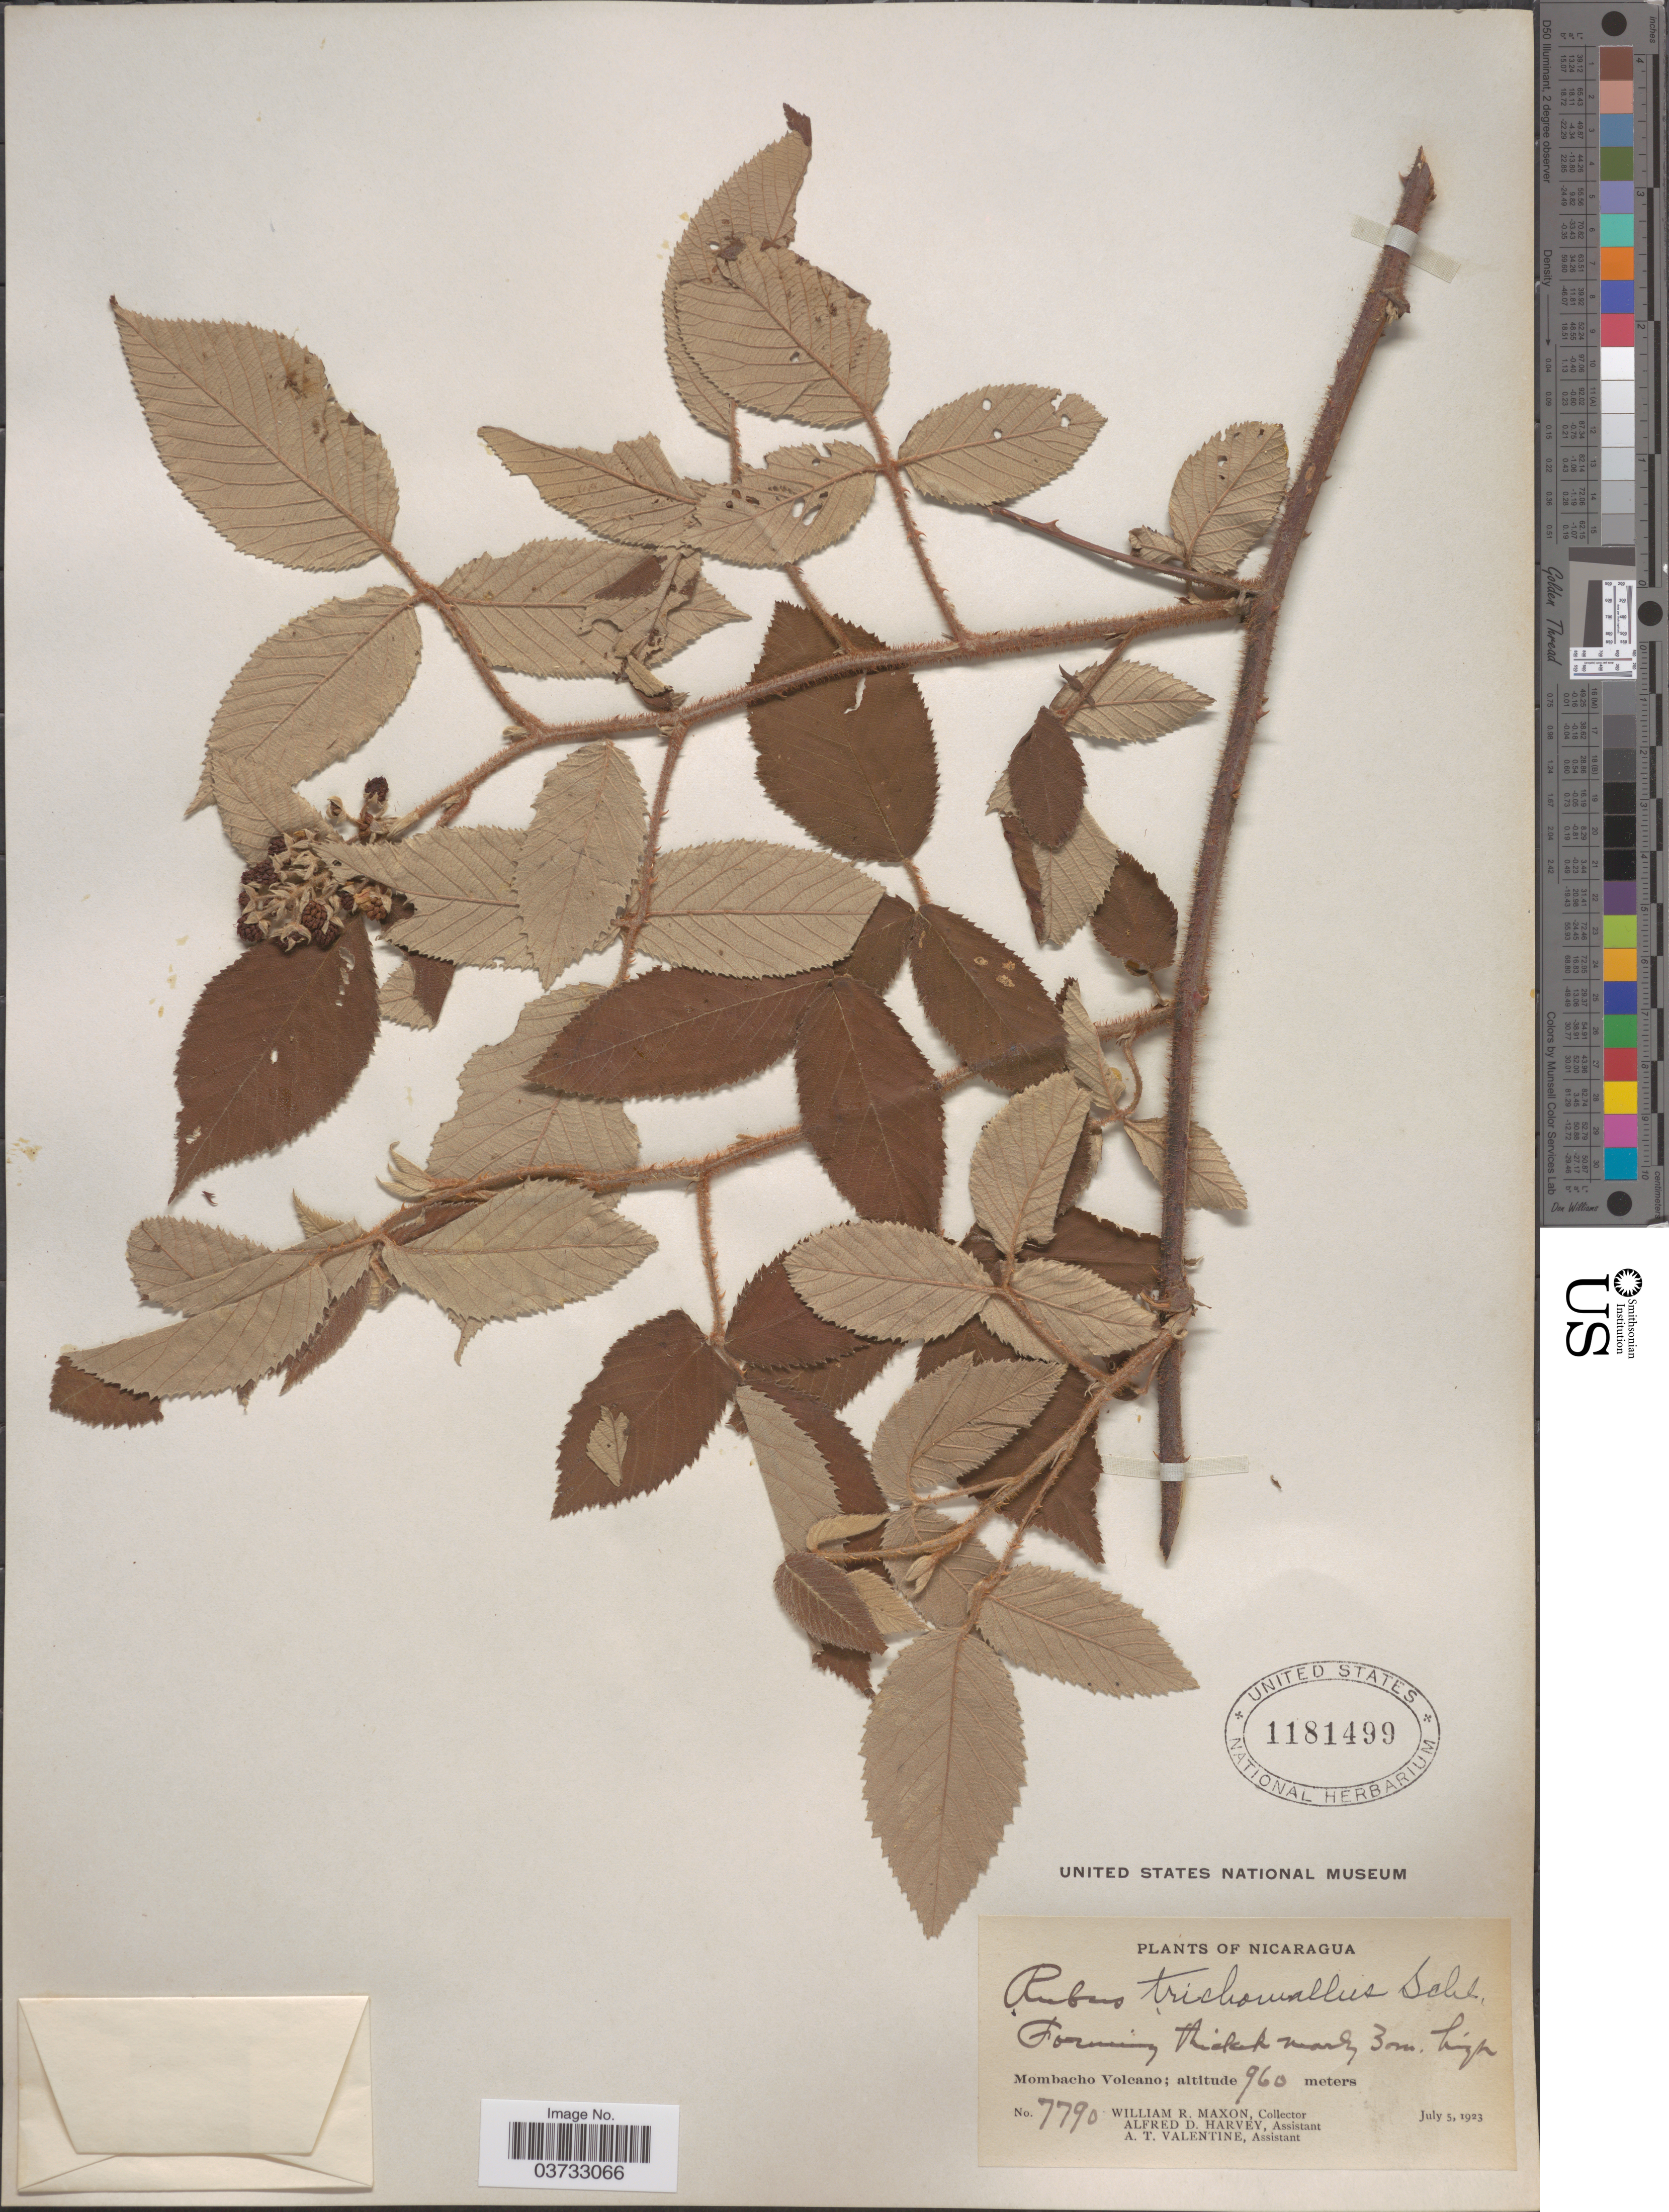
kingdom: Plantae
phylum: Tracheophyta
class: Magnoliopsida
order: Rosales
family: Rosaceae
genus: Rubus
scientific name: Rubus trichomallus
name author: Schltdl.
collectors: W. R. Maxon, A. D. Harvey & A. Valentine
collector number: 7790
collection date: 1923-07-05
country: Nicaragua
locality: Mombacho Volcano.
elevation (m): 960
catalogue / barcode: US 1181499